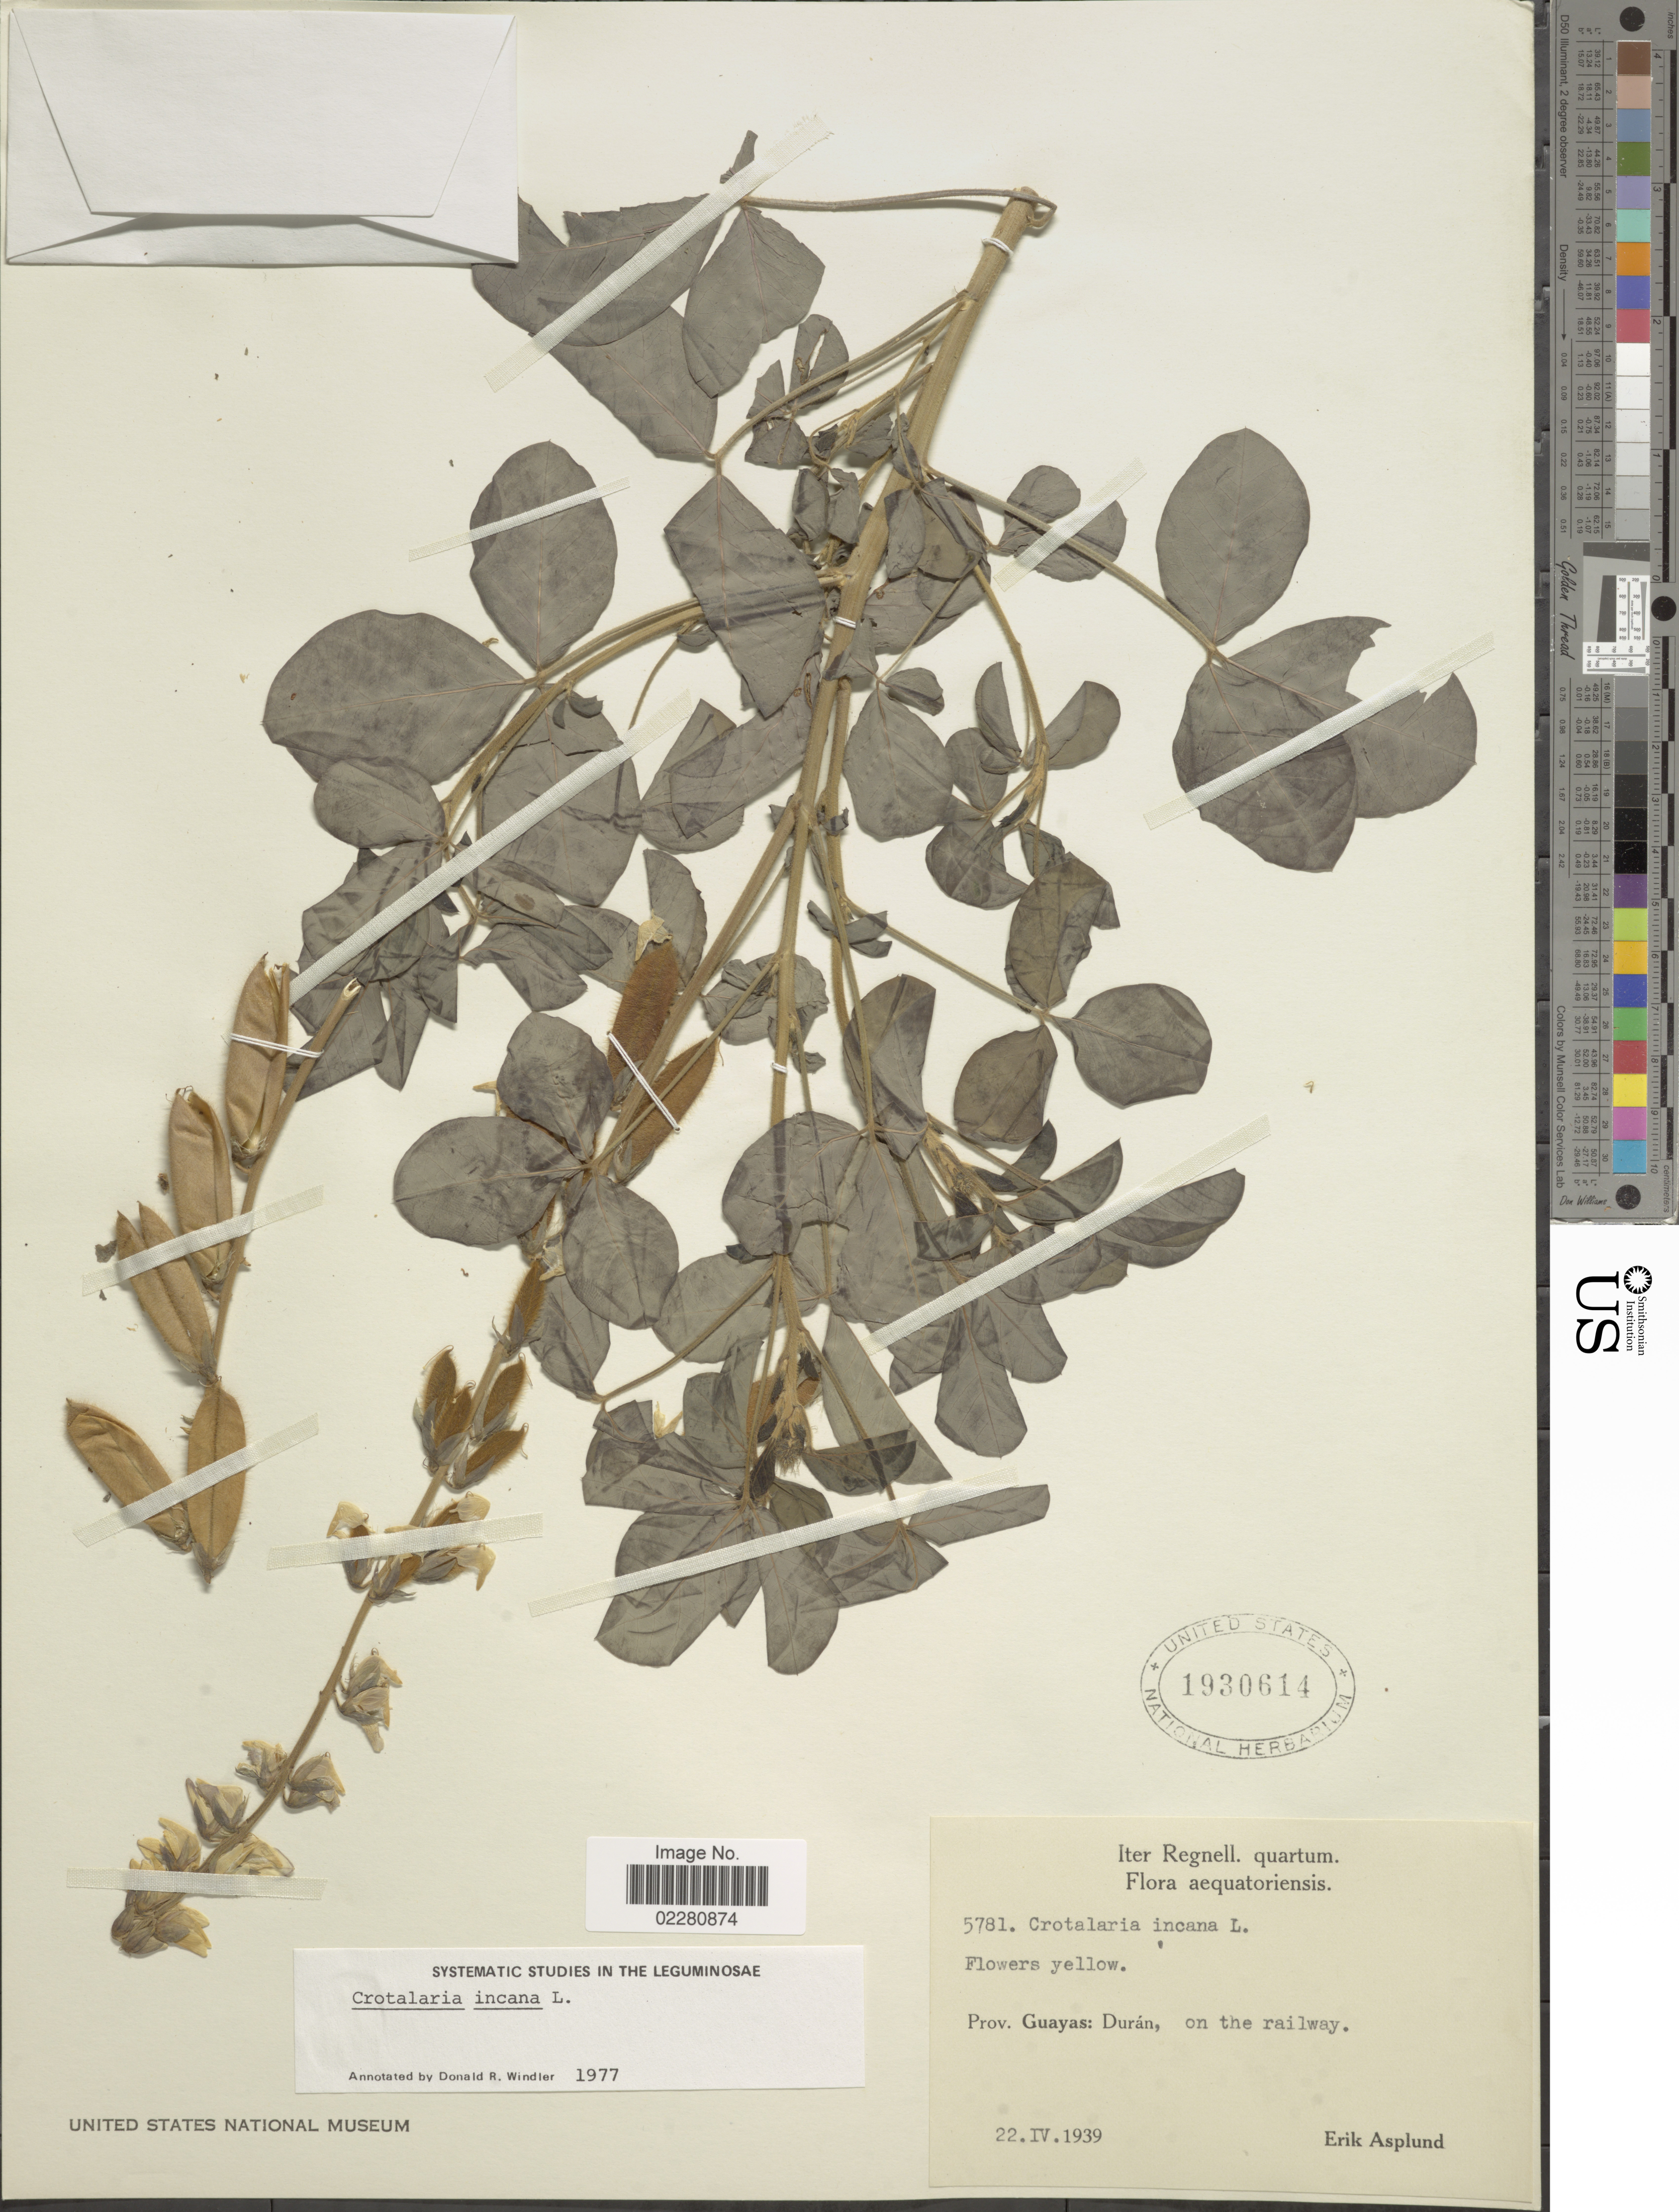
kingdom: Plantae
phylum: Tracheophyta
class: Magnoliopsida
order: Fabales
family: Fabaceae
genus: Crotalaria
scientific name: Crotalaria incana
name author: L.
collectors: E. Asplund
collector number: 5781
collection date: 1939-04-22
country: Ecuador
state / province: Guayas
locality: Prov. Guayas: Durán, on the railway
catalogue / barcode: US 1930614